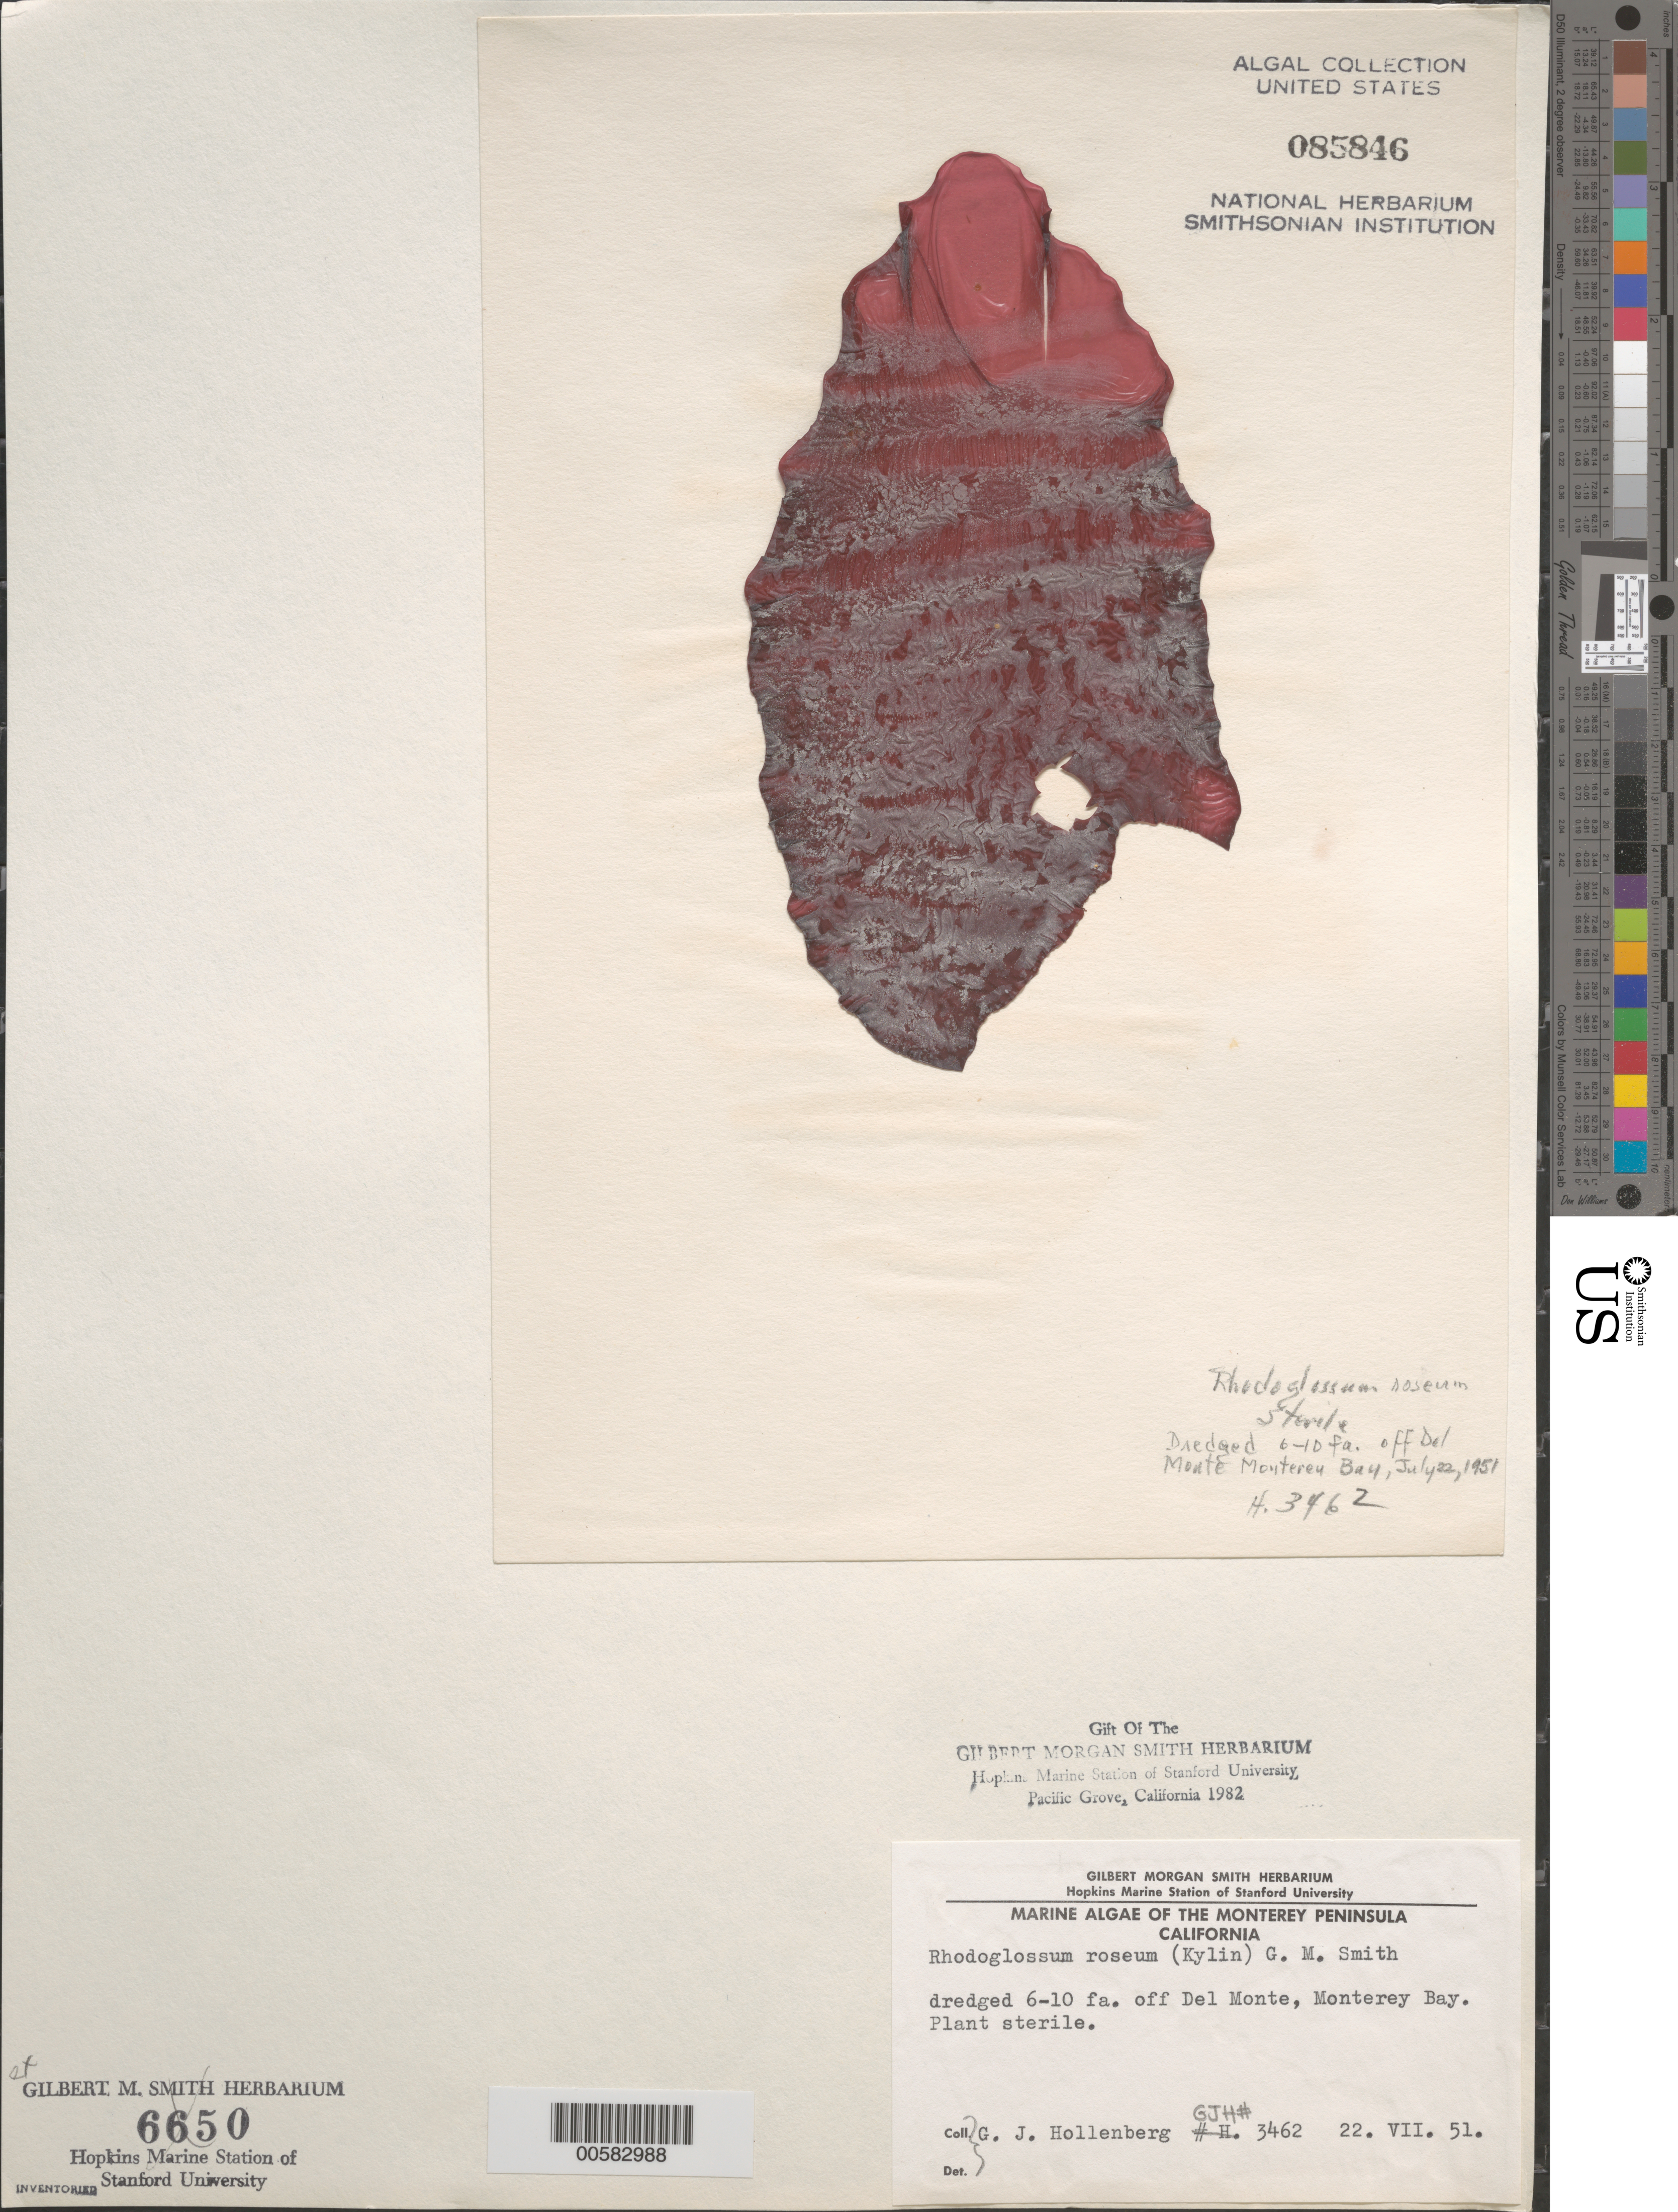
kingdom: Plantae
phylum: Rhodophyta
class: Florideophyceae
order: Gigartinales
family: Gigartinaceae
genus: Mazzaella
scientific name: Mazzaella rosea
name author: (Kylin) Fredericq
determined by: Algae name updating Project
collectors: G. Hollenberg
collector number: GJH 3462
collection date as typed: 22 Jul 1951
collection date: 1951-07-22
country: United States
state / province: California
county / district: Monterey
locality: Monterey Bay, off Del Monte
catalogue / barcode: US 85846